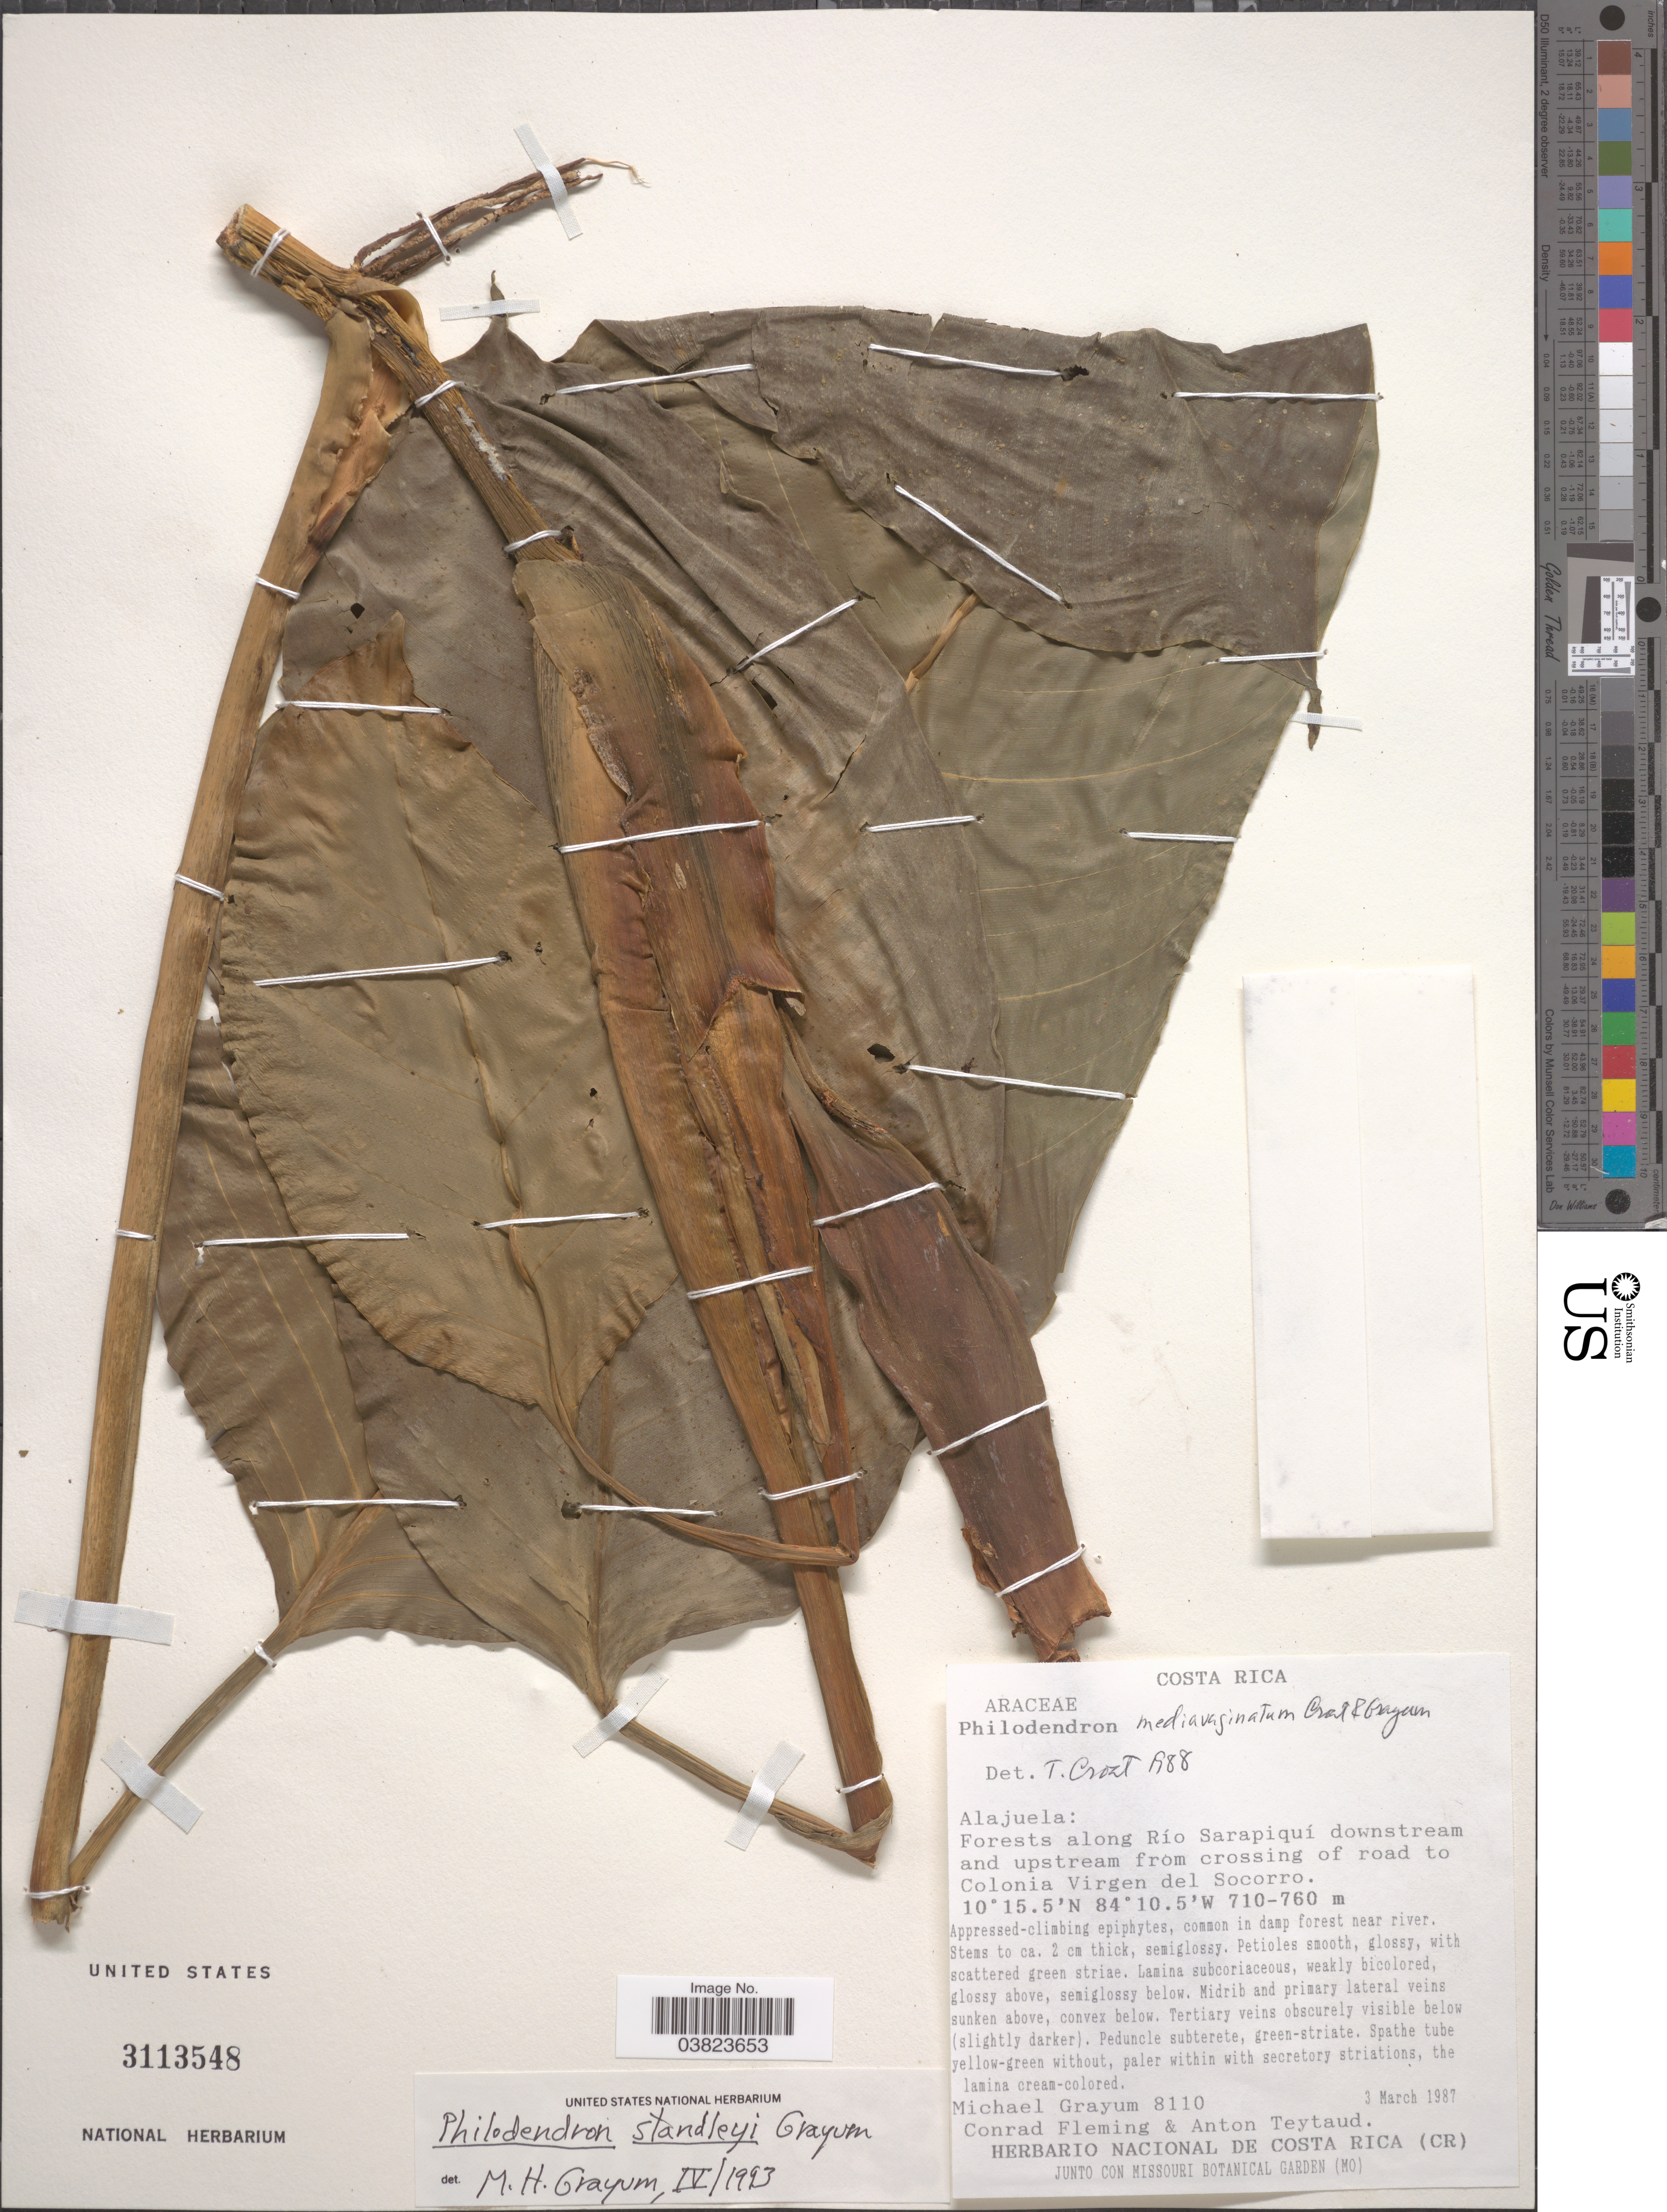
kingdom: Plantae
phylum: Tracheophyta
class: Liliopsida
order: Alismatales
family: Araceae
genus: Philodendron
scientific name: Philodendron standleyi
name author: Grayum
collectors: M. H. Grayum, C. Fleming & A. Teytaud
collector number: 8110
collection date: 1987-03-03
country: Costa Rica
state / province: Alajuela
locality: Forests along Río Sarapiquí downstream and upstrem from crossing of road to Colonia Virgen del Socorro.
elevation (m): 710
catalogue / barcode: US 3113548